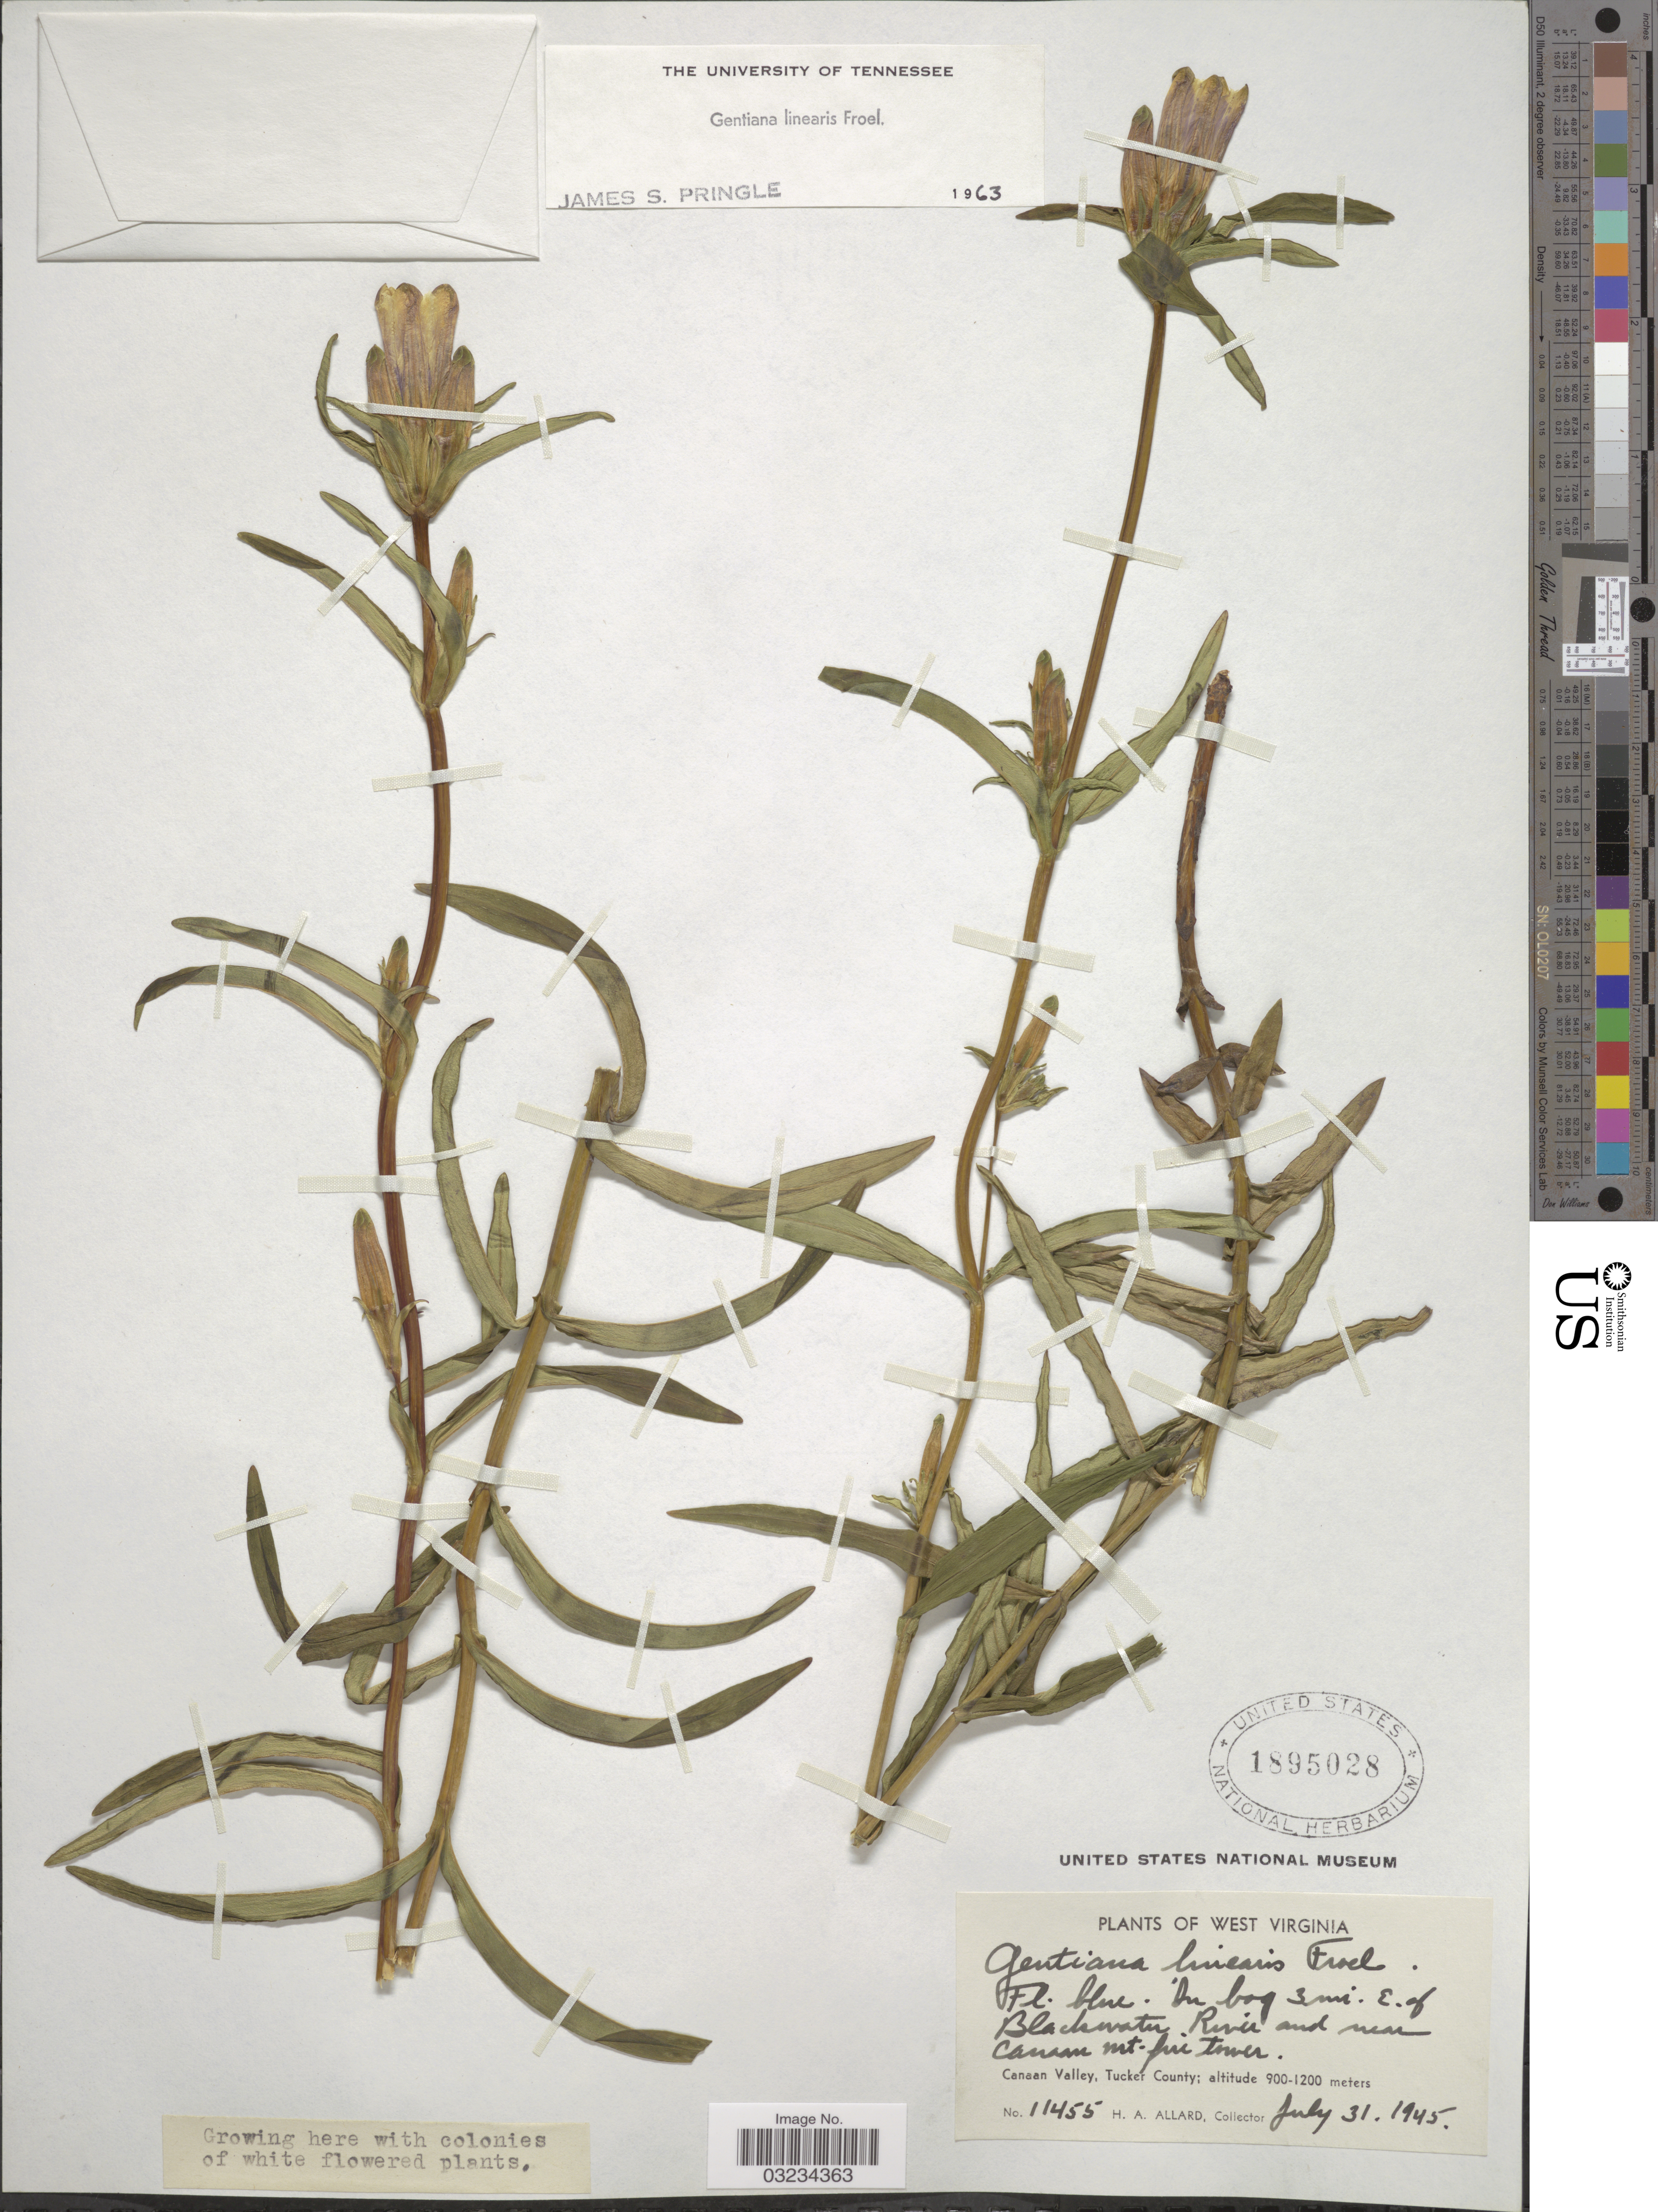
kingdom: Plantae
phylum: Tracheophyta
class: Magnoliopsida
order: Gentianales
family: Gentianaceae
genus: Gentiana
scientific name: Gentiana linearis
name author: Froel.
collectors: H. A. Allard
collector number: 11455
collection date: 1945-07-31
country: United States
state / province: West Virginia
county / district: Tucker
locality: In bog 3 mi. E. of Blackwater River and near Canaan mt. fire tower. Canaan Valley, Tucker County.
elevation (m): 900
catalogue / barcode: US 1895028